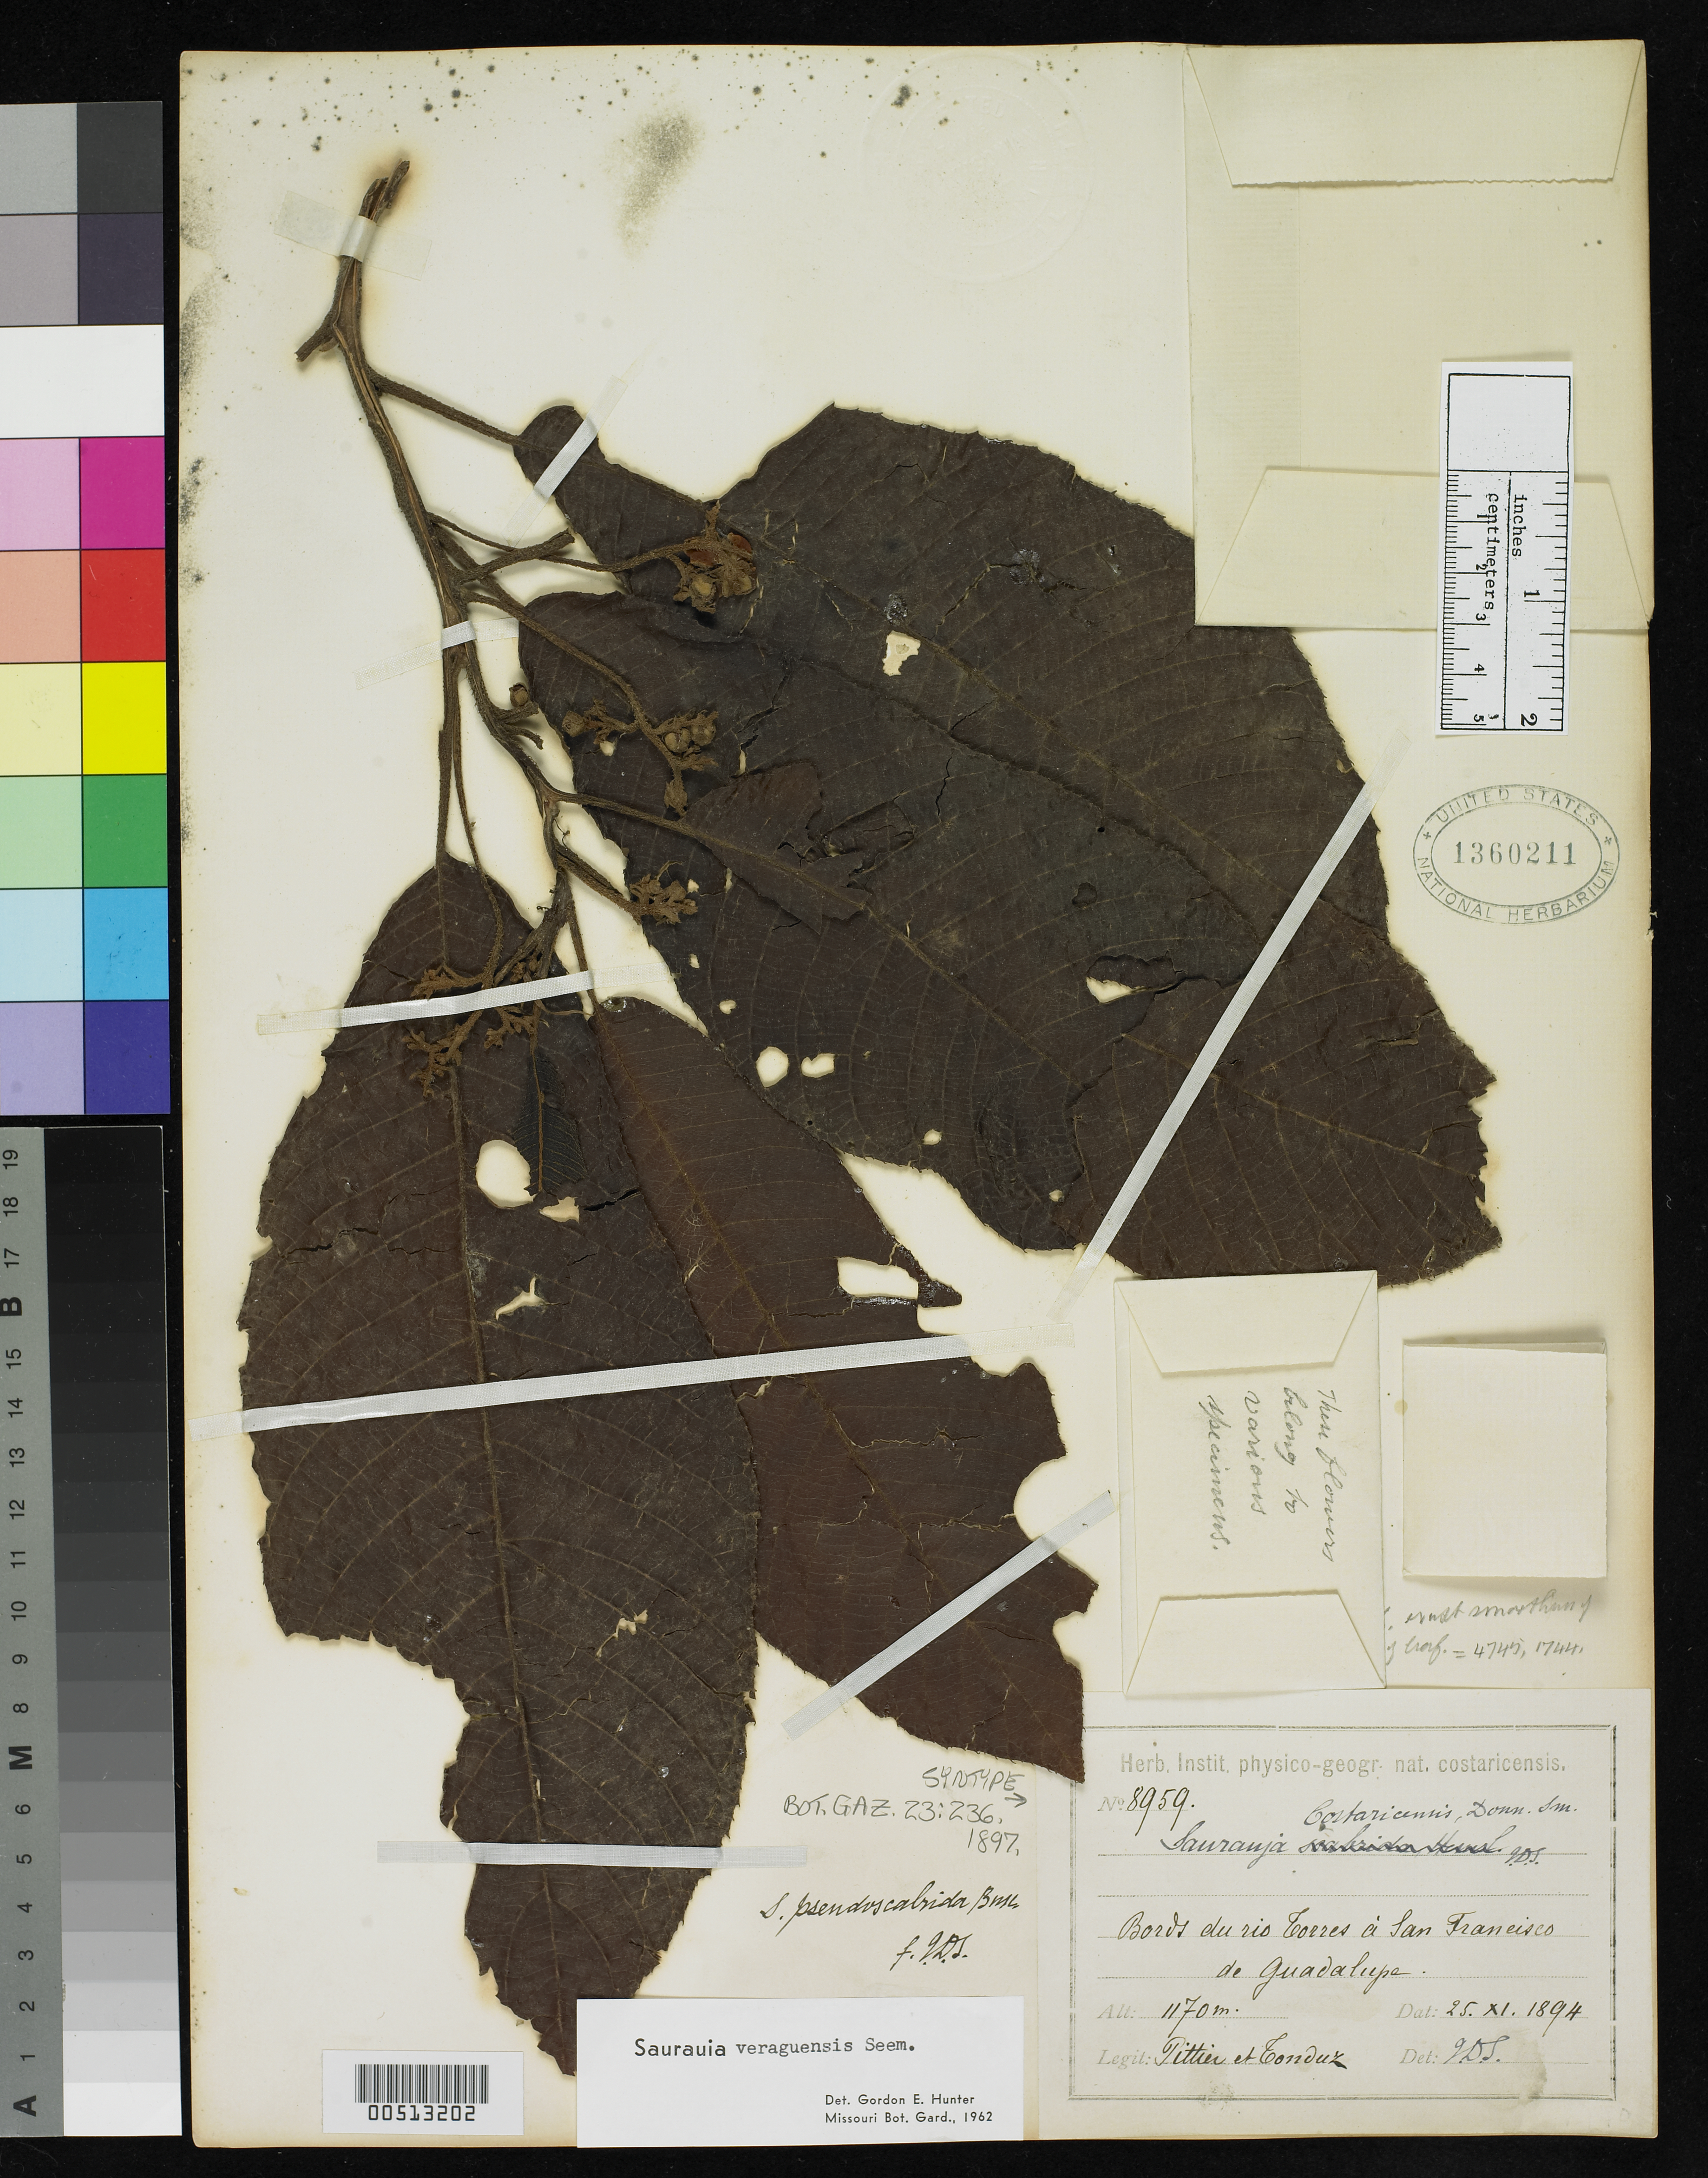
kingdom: Plantae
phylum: Tracheophyta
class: Magnoliopsida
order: Ericales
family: Actinidiaceae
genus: Saurauia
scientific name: Saurauia costaricensis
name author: Donn. Sm.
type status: Syntype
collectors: H. F. Pittier & A. Tonduz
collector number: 8959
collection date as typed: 25. XI. 1894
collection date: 1894-11-25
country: Costa Rica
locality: Bords du Rio Torres à San Francisco de Guadalupe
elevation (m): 1170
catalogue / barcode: US 1360211